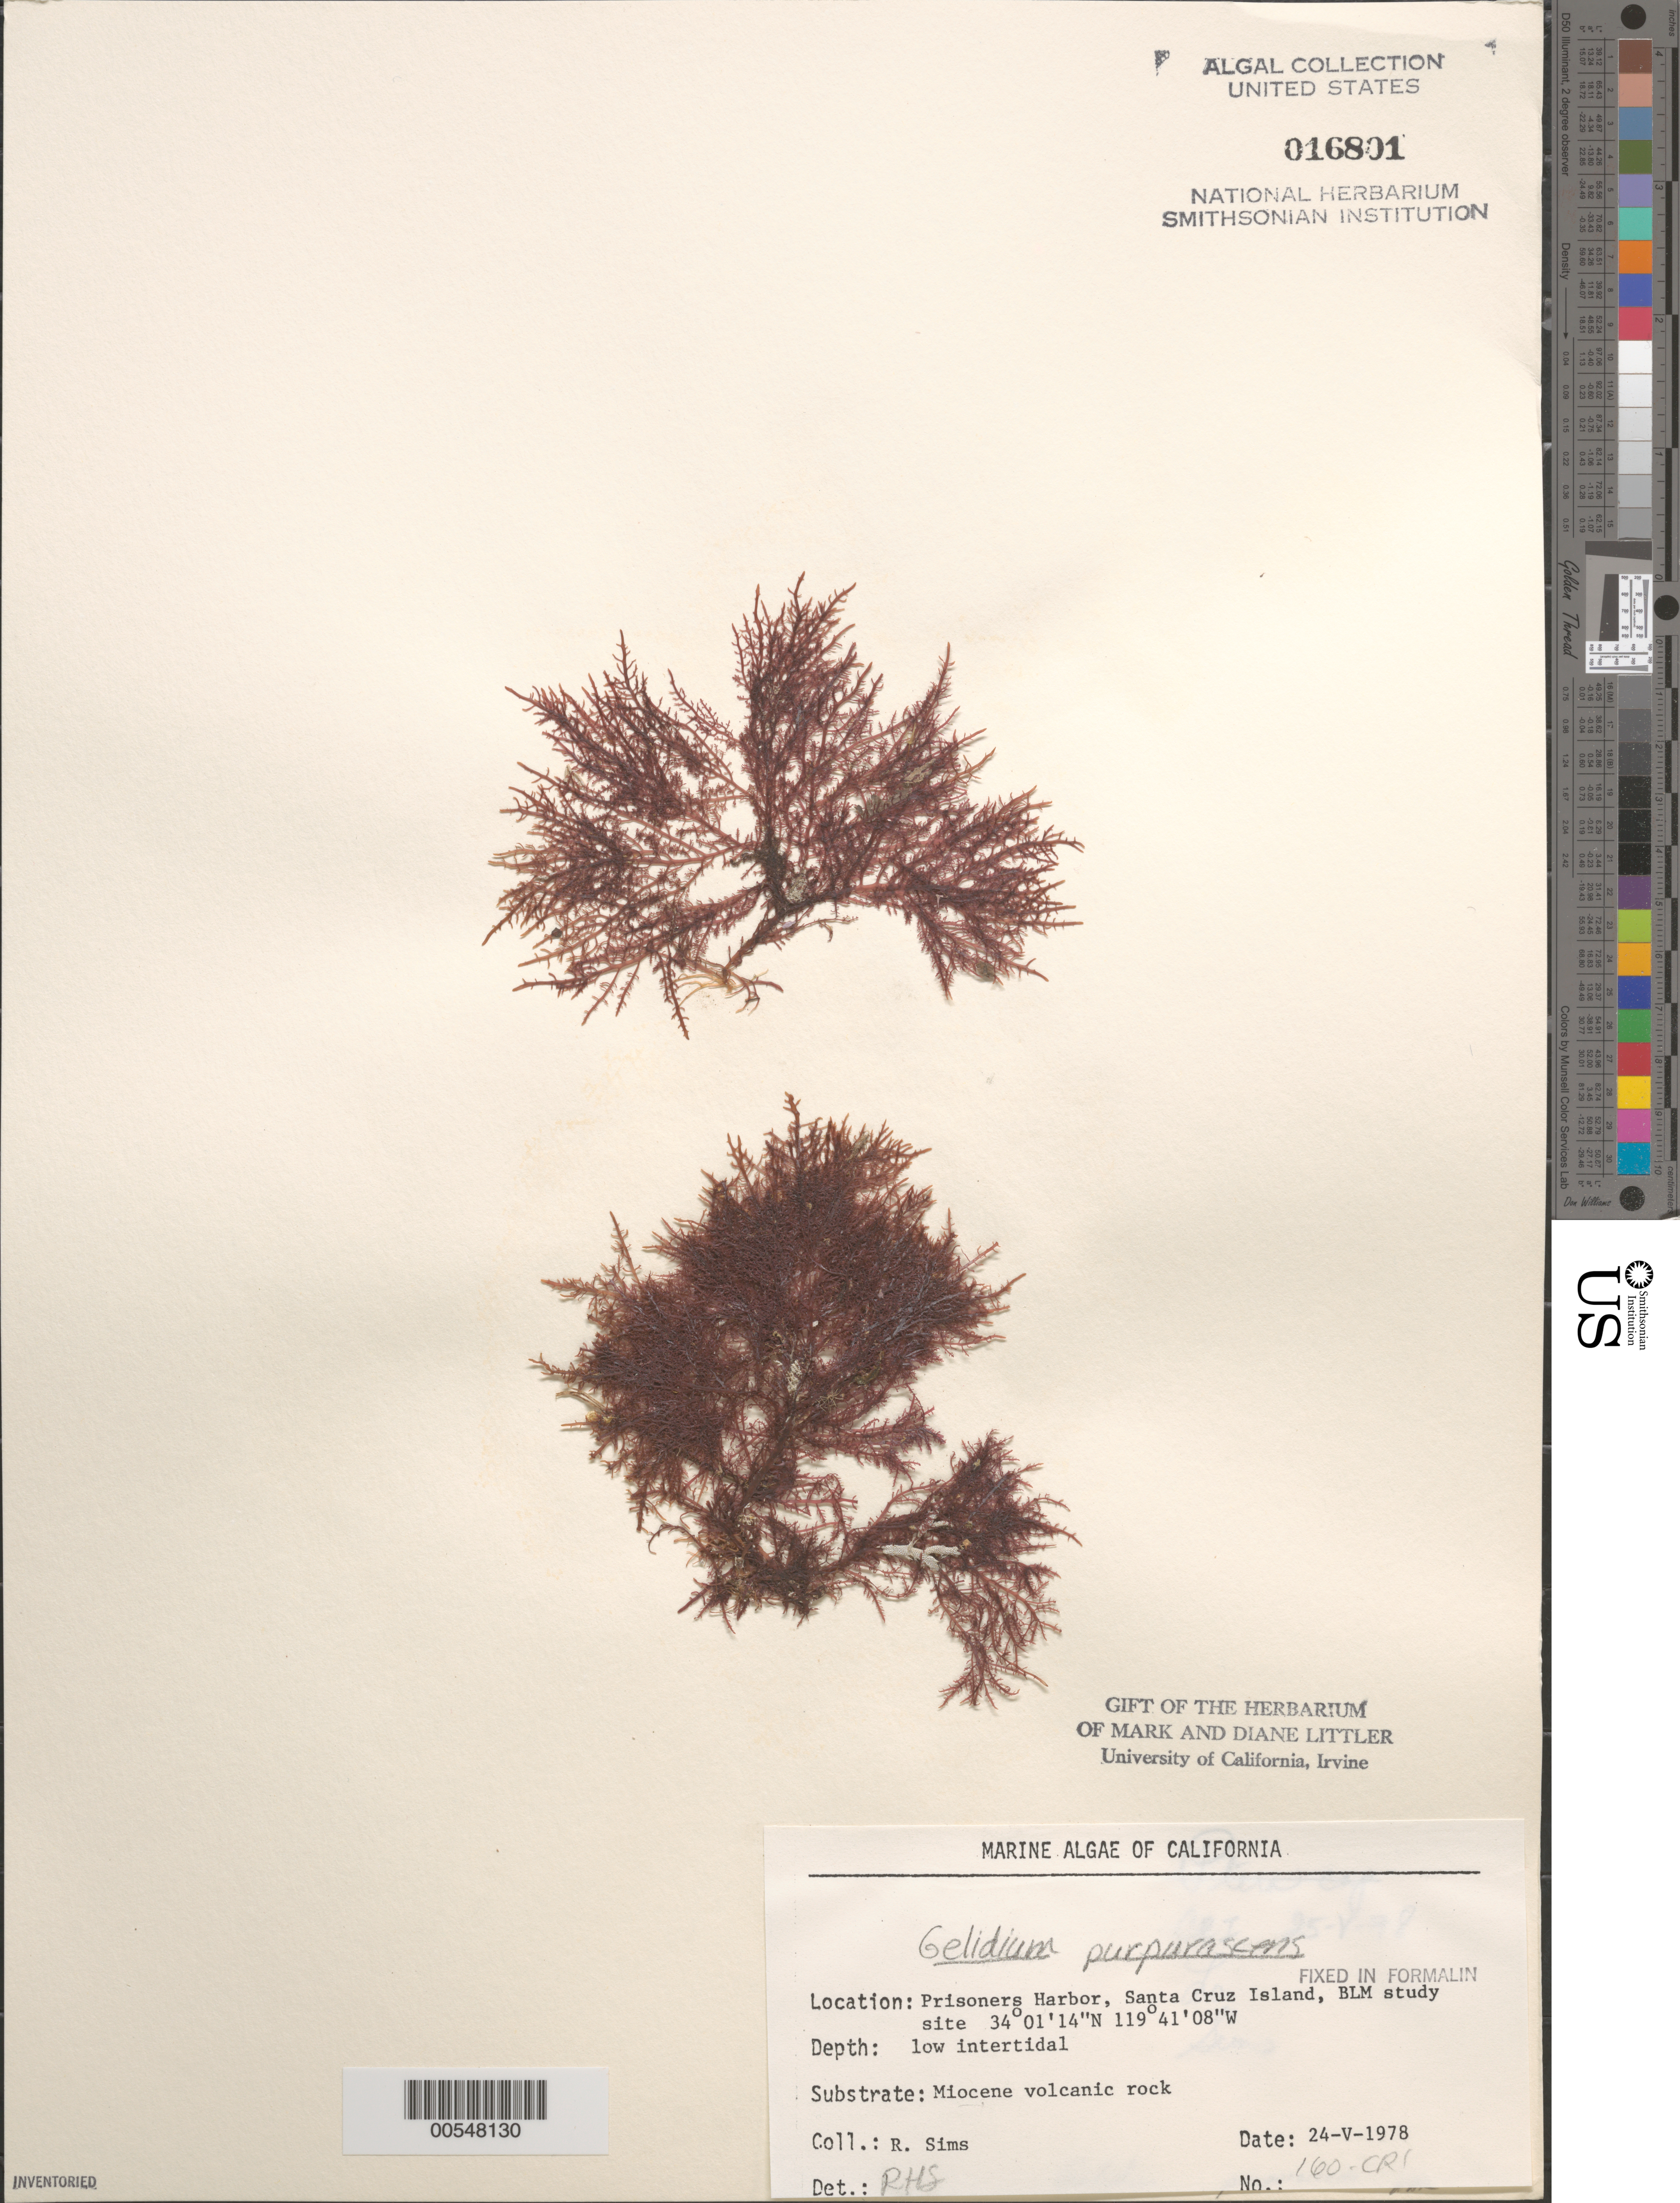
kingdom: Plantae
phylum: Rhodophyta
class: Florideophyceae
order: Gelidiales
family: Gelidiaceae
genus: Gelidium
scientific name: Gelidium purpurascens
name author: N.L. Gardner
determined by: Sims, Robert H.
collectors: R. H. Sims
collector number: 160-cri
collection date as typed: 24 May 1978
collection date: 1978-05-24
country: United States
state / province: California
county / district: Santa Barbara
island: Santa Cruz Island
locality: Prisoners Harbor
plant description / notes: BLM-SOCALBIGHT Rocky Intertidal Survey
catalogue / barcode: US 16801